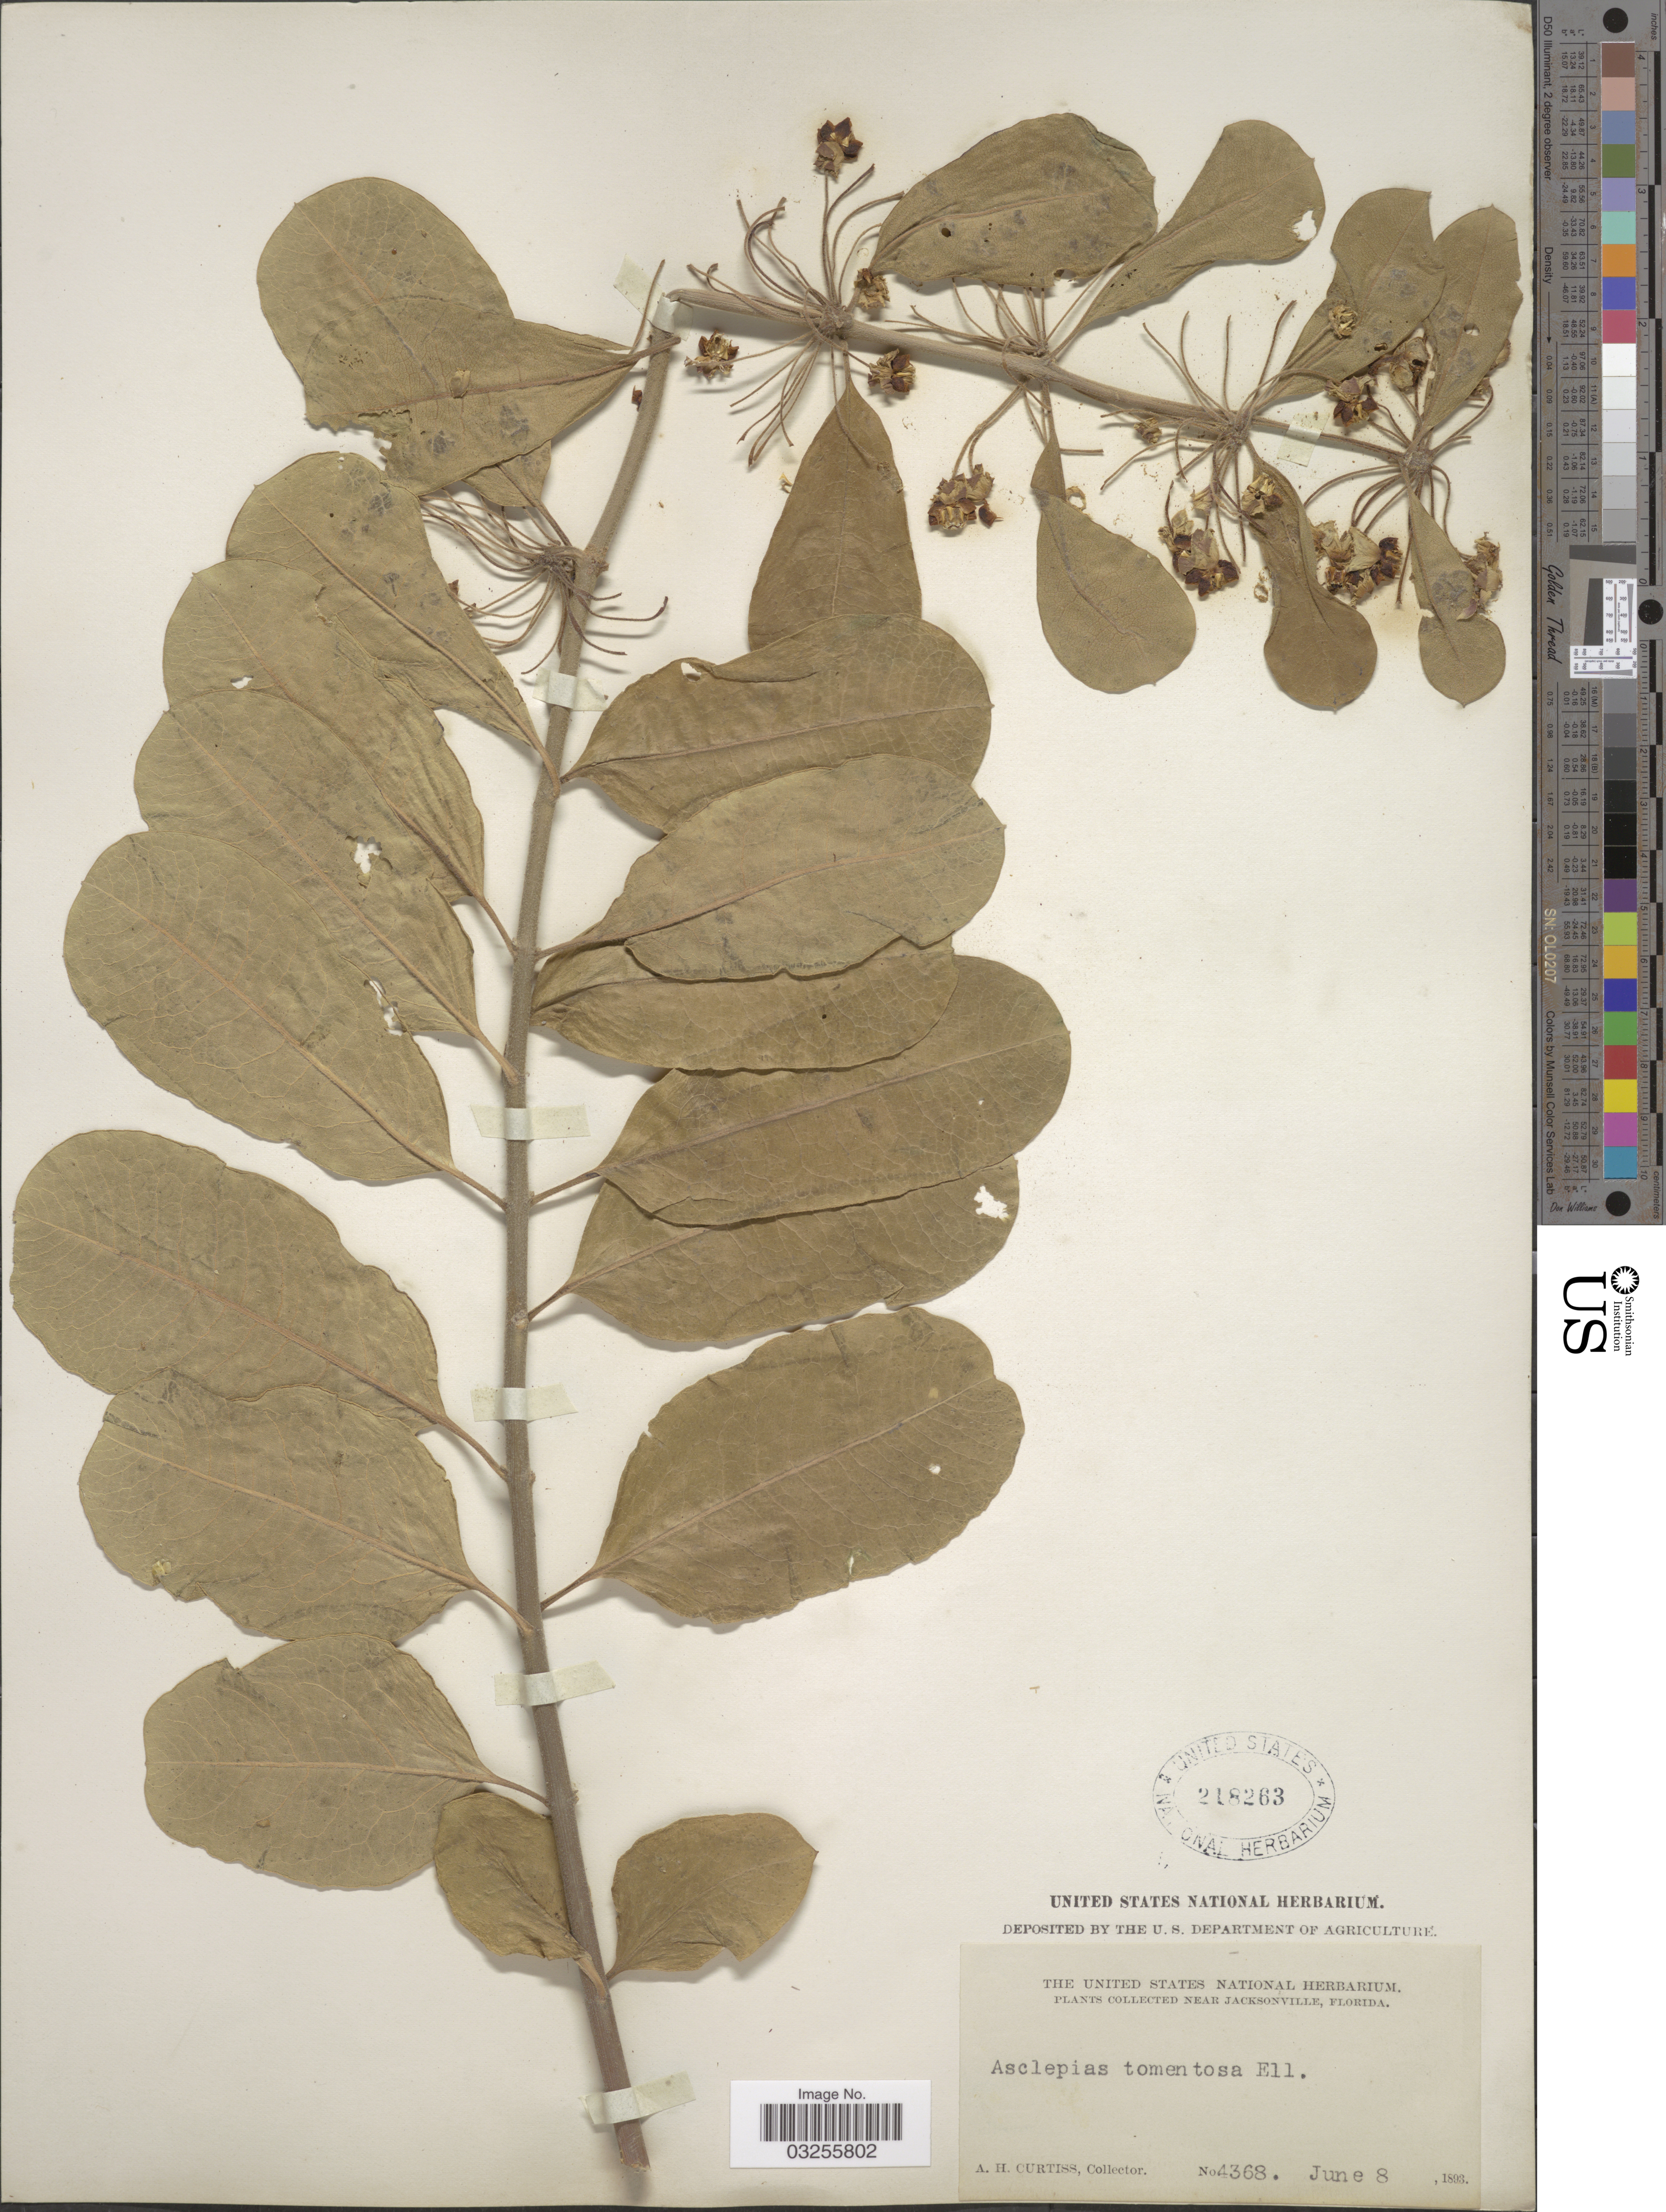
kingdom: Plantae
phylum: Tracheophyta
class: Magnoliopsida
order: Gentianales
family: Apocynaceae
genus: Asclepias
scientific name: Asclepias tomentosa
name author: Elliott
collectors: A. H. Curtiss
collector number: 4368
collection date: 1893-06-08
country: United States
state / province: Florida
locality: Near Jacksonville.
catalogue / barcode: US 218263